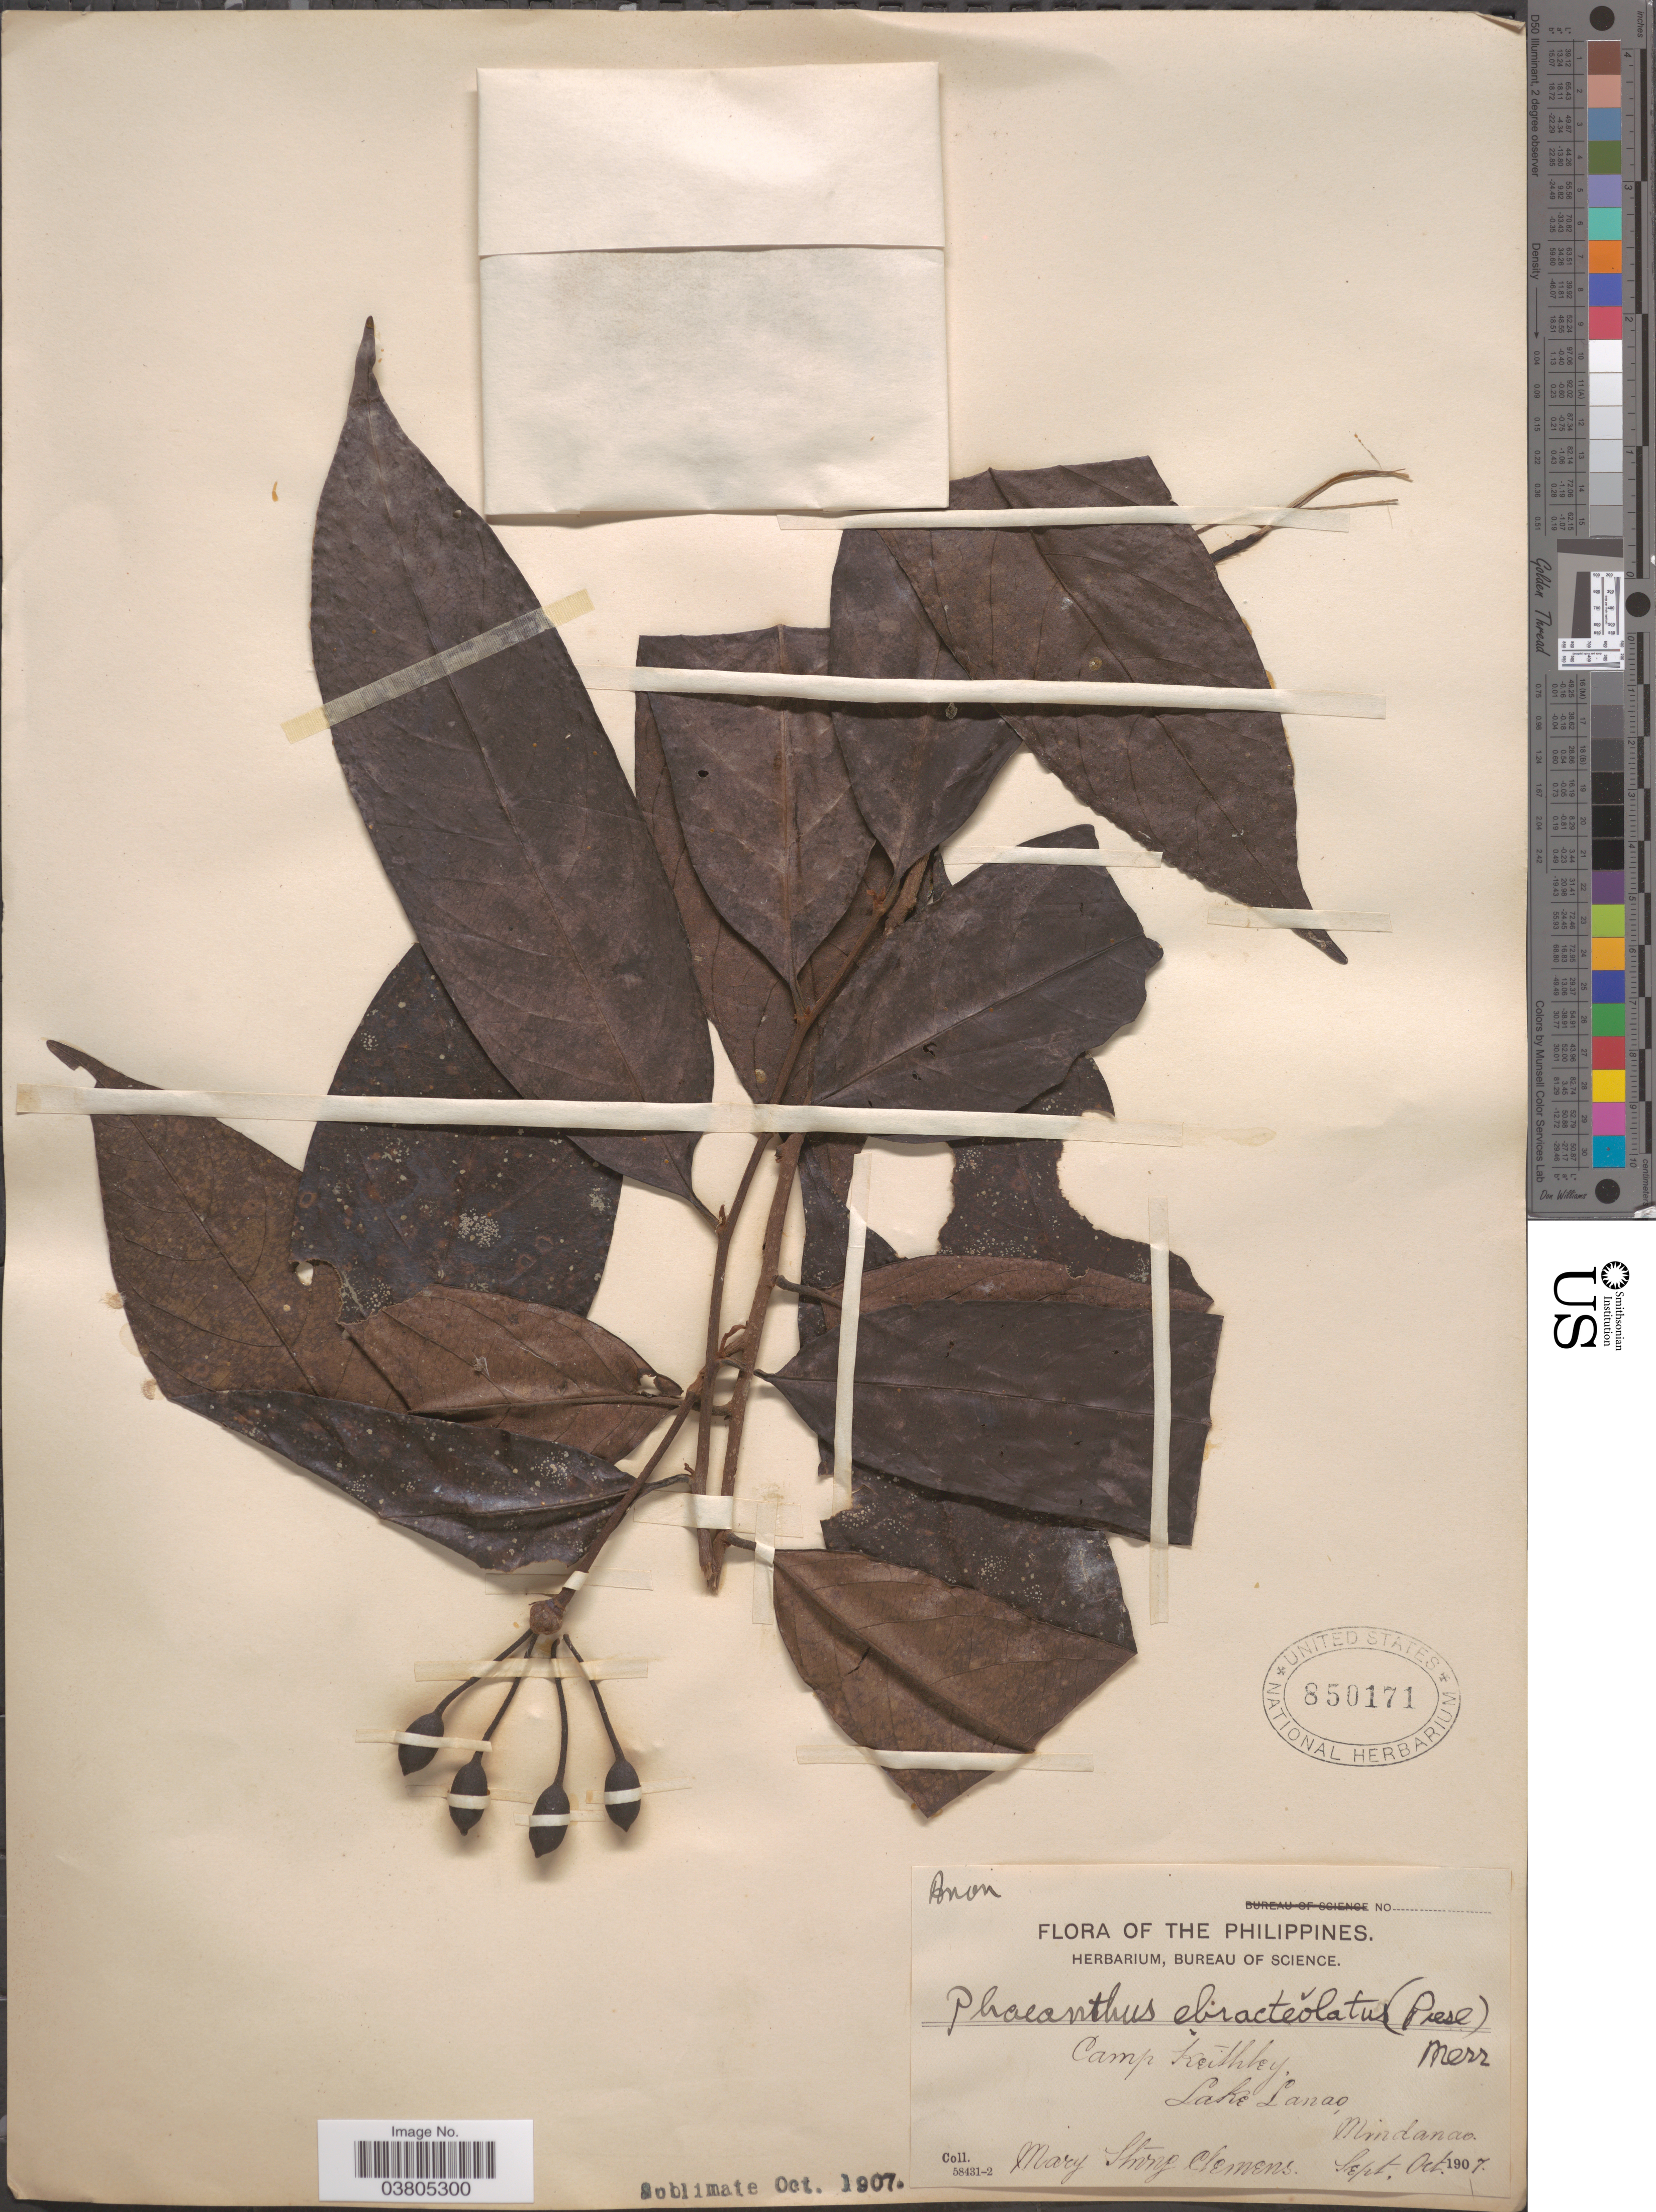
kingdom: Plantae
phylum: Tracheophyta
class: Magnoliopsida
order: Magnoliales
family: Annonaceae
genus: Phaeanthus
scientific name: Phaeanthus ebracteolatus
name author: (C. Presl) Merr.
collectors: M. S. Clemens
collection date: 1907-09/1907-10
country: Philippines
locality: Camp Keithley, Lake Lanao, Mindanao.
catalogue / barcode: US 850171